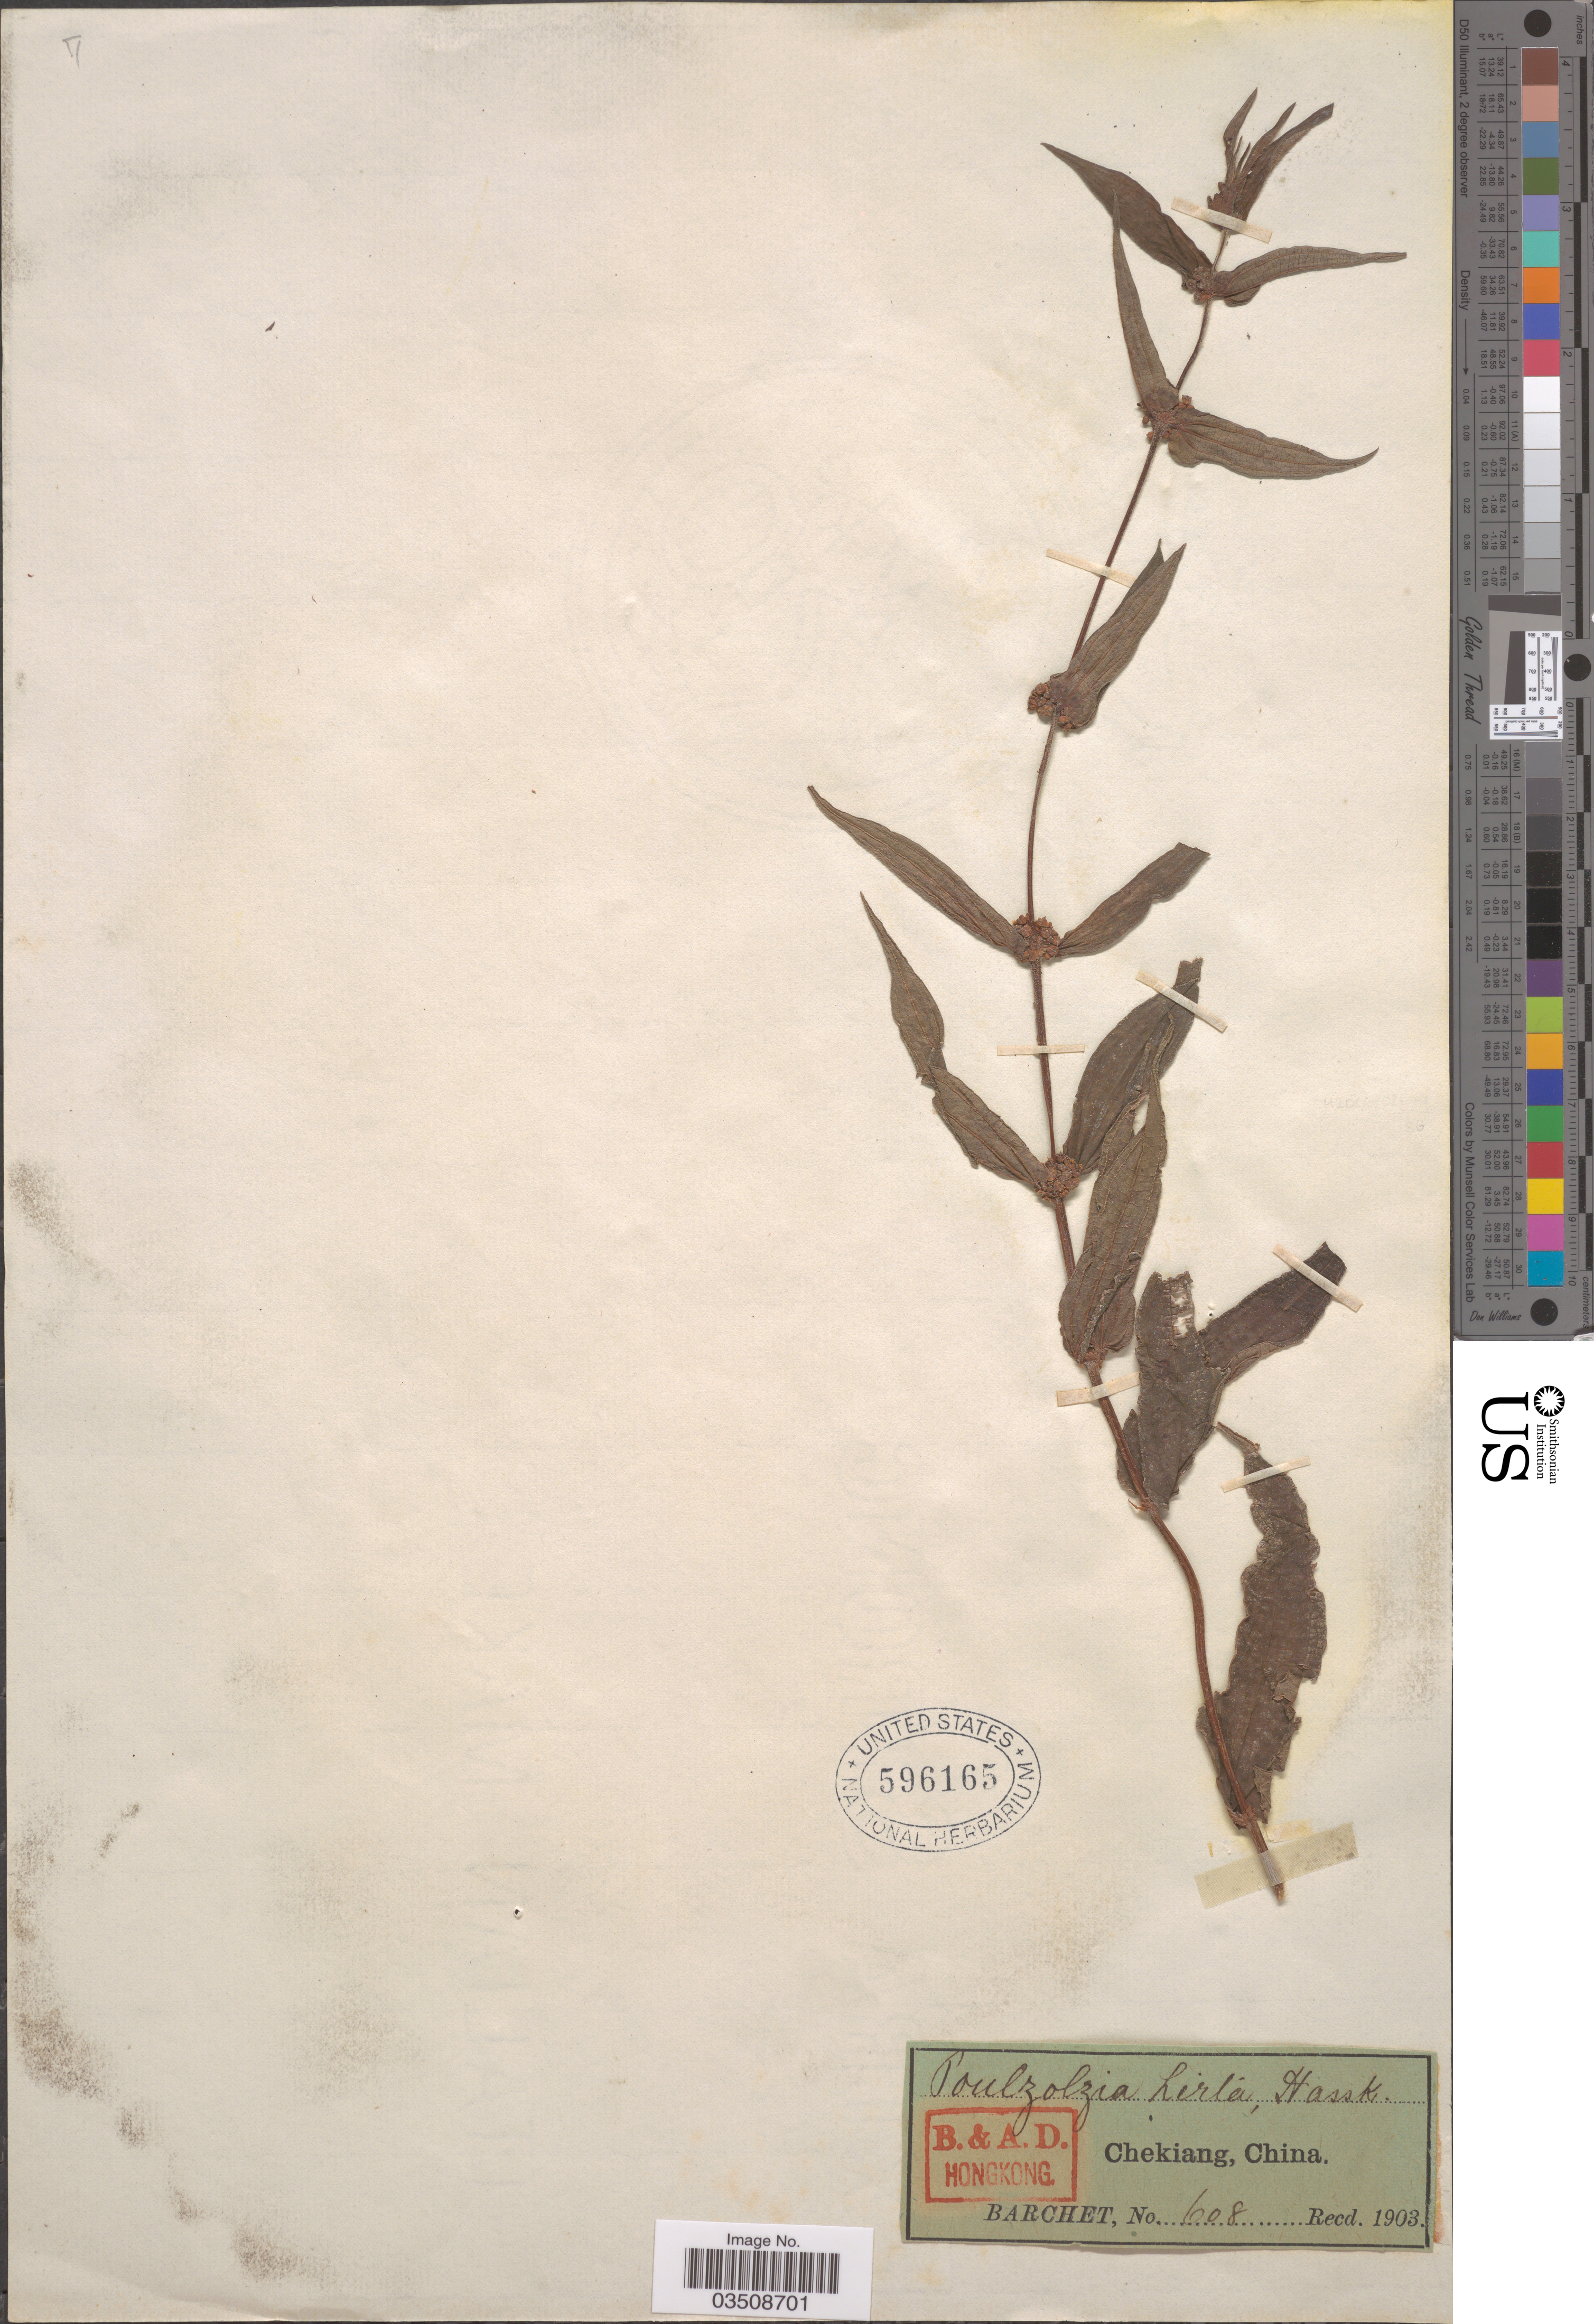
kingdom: Plantae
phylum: Tracheophyta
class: Magnoliopsida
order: Rosales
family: Urticaceae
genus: Gonostegia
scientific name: Gonostegia triandra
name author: (Blume) Miq.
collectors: Barchet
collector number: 608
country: China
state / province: Zhejiang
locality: Chekiang.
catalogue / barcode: US 596165